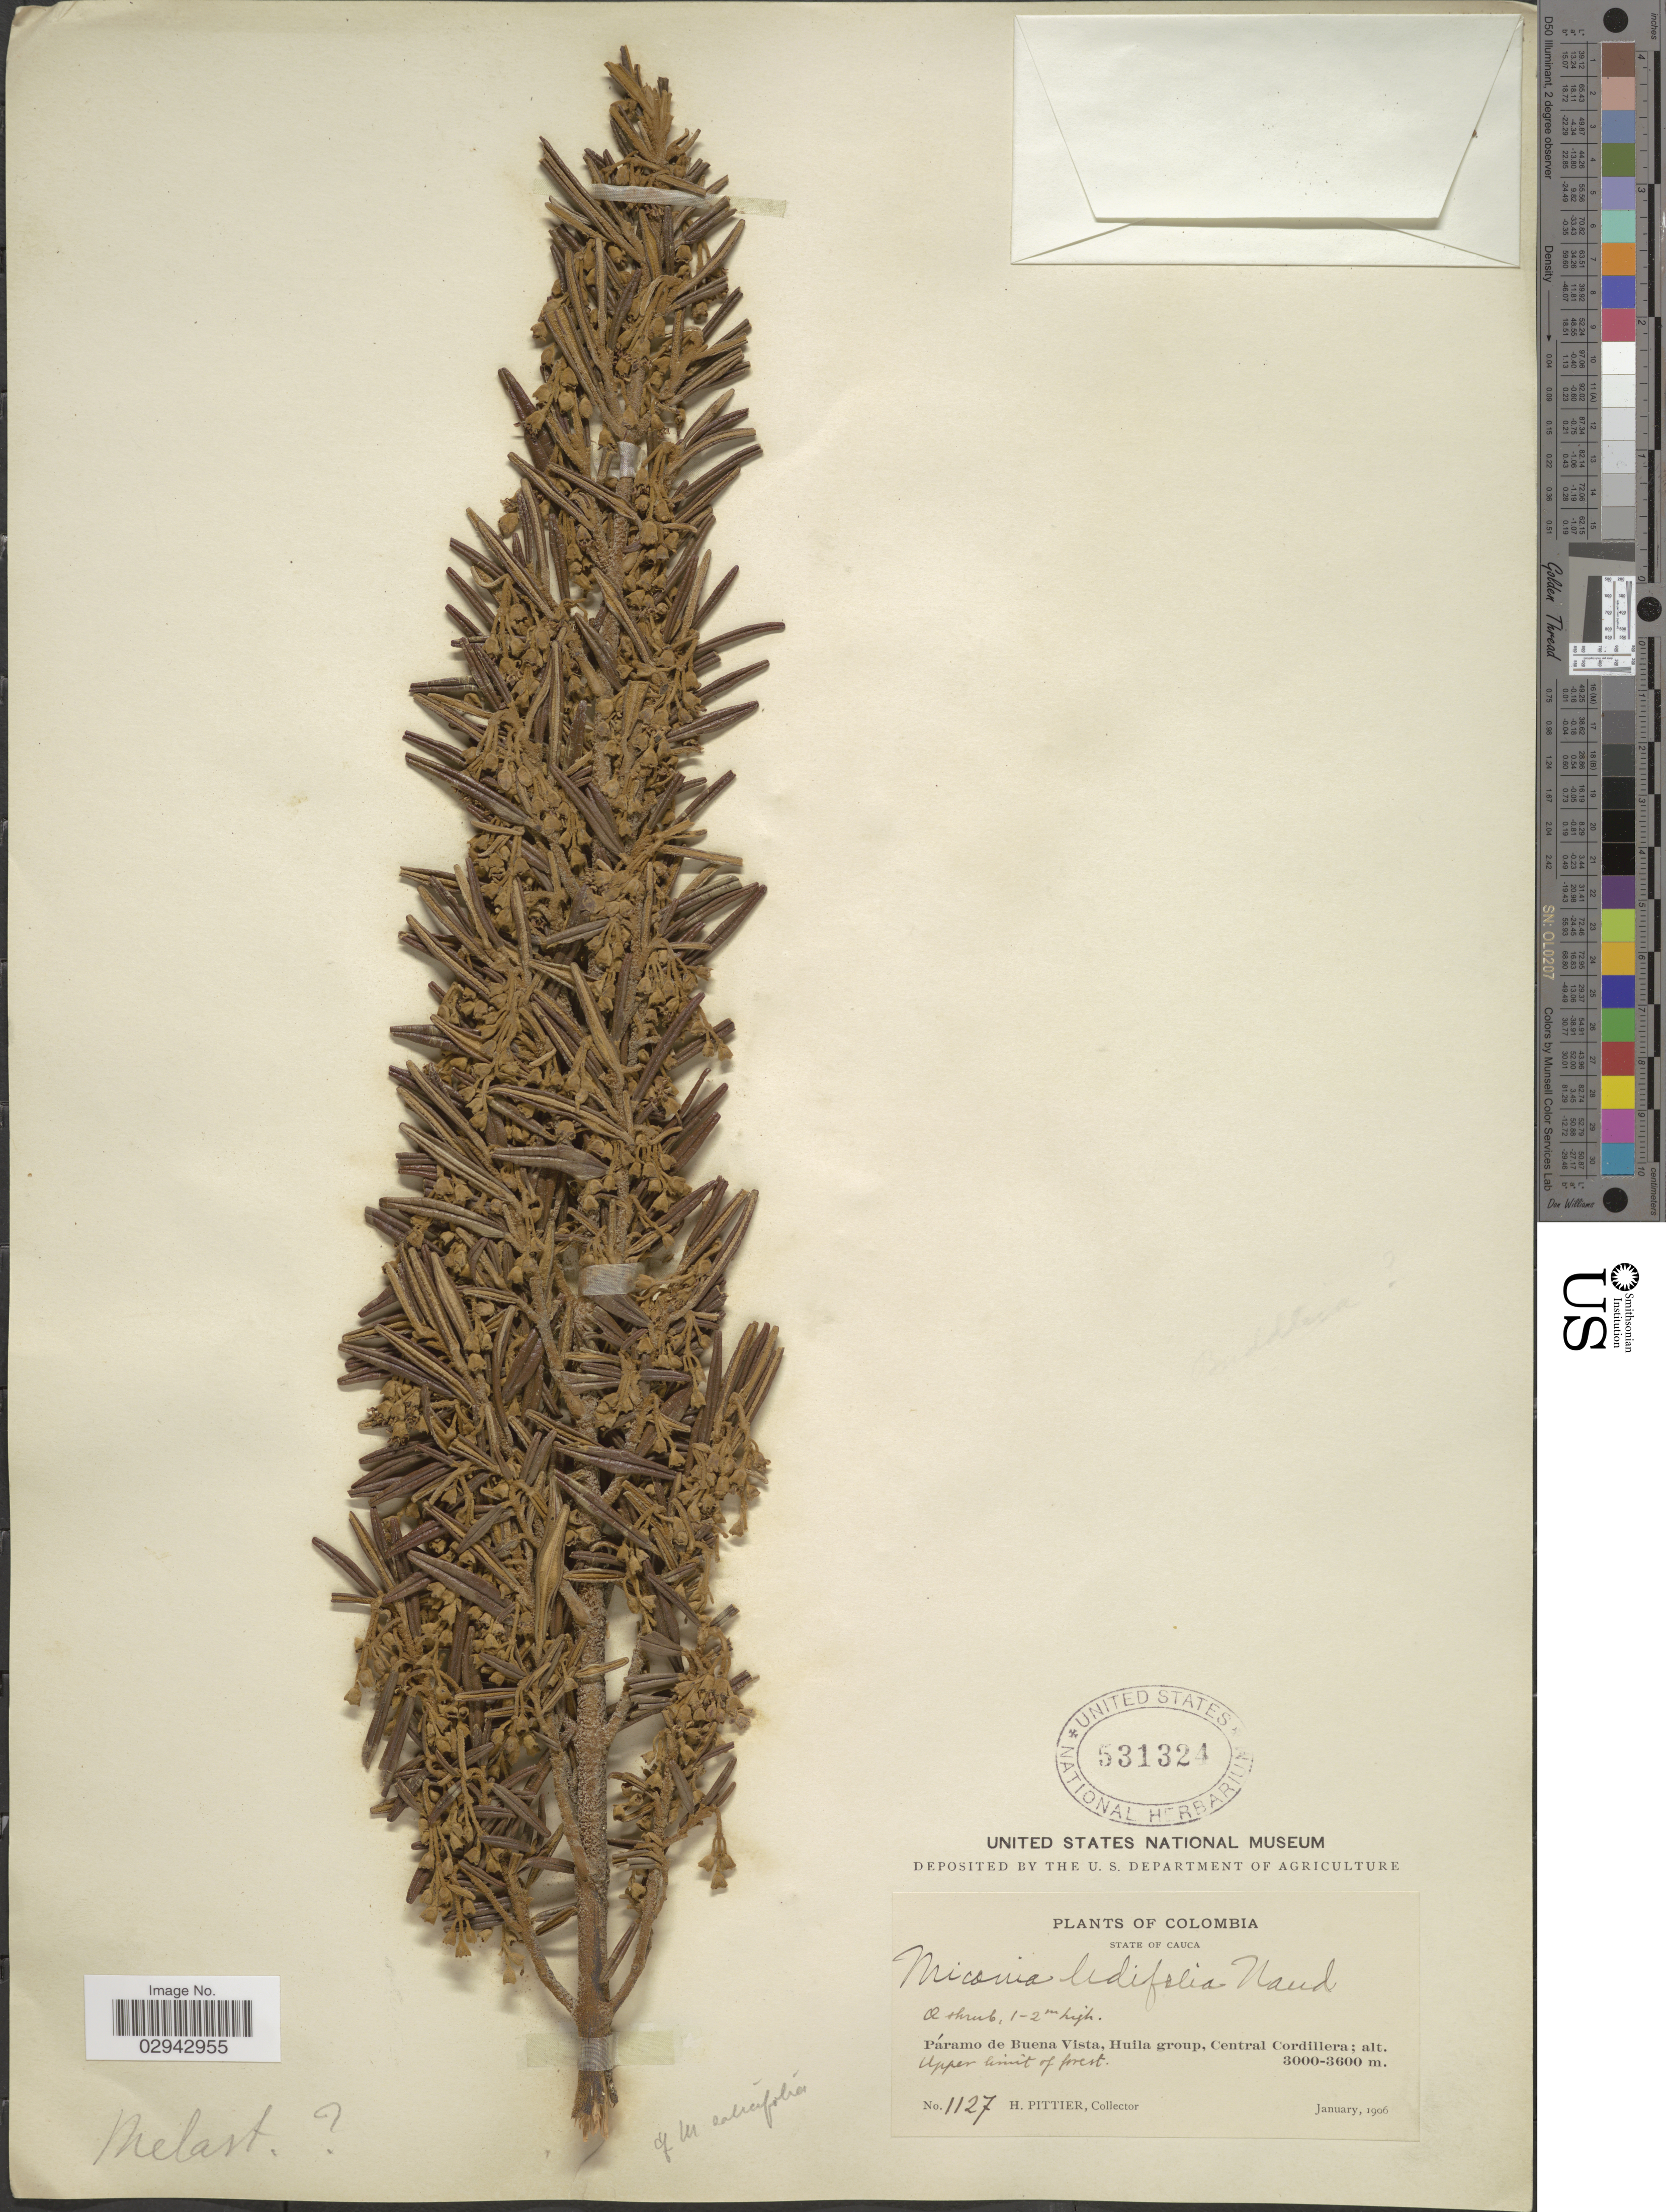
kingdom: Plantae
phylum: Tracheophyta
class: Magnoliopsida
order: Myrtales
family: Melastomataceae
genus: Miconia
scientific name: Miconia salicifolia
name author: (Bonpl.) Naudin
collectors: H. F. Pittier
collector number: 1127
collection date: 1906-01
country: Colombia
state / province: Cauca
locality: Párampo de Buena Vista, Huila group, Central Cordillera.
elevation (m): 3000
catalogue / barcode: US 531324